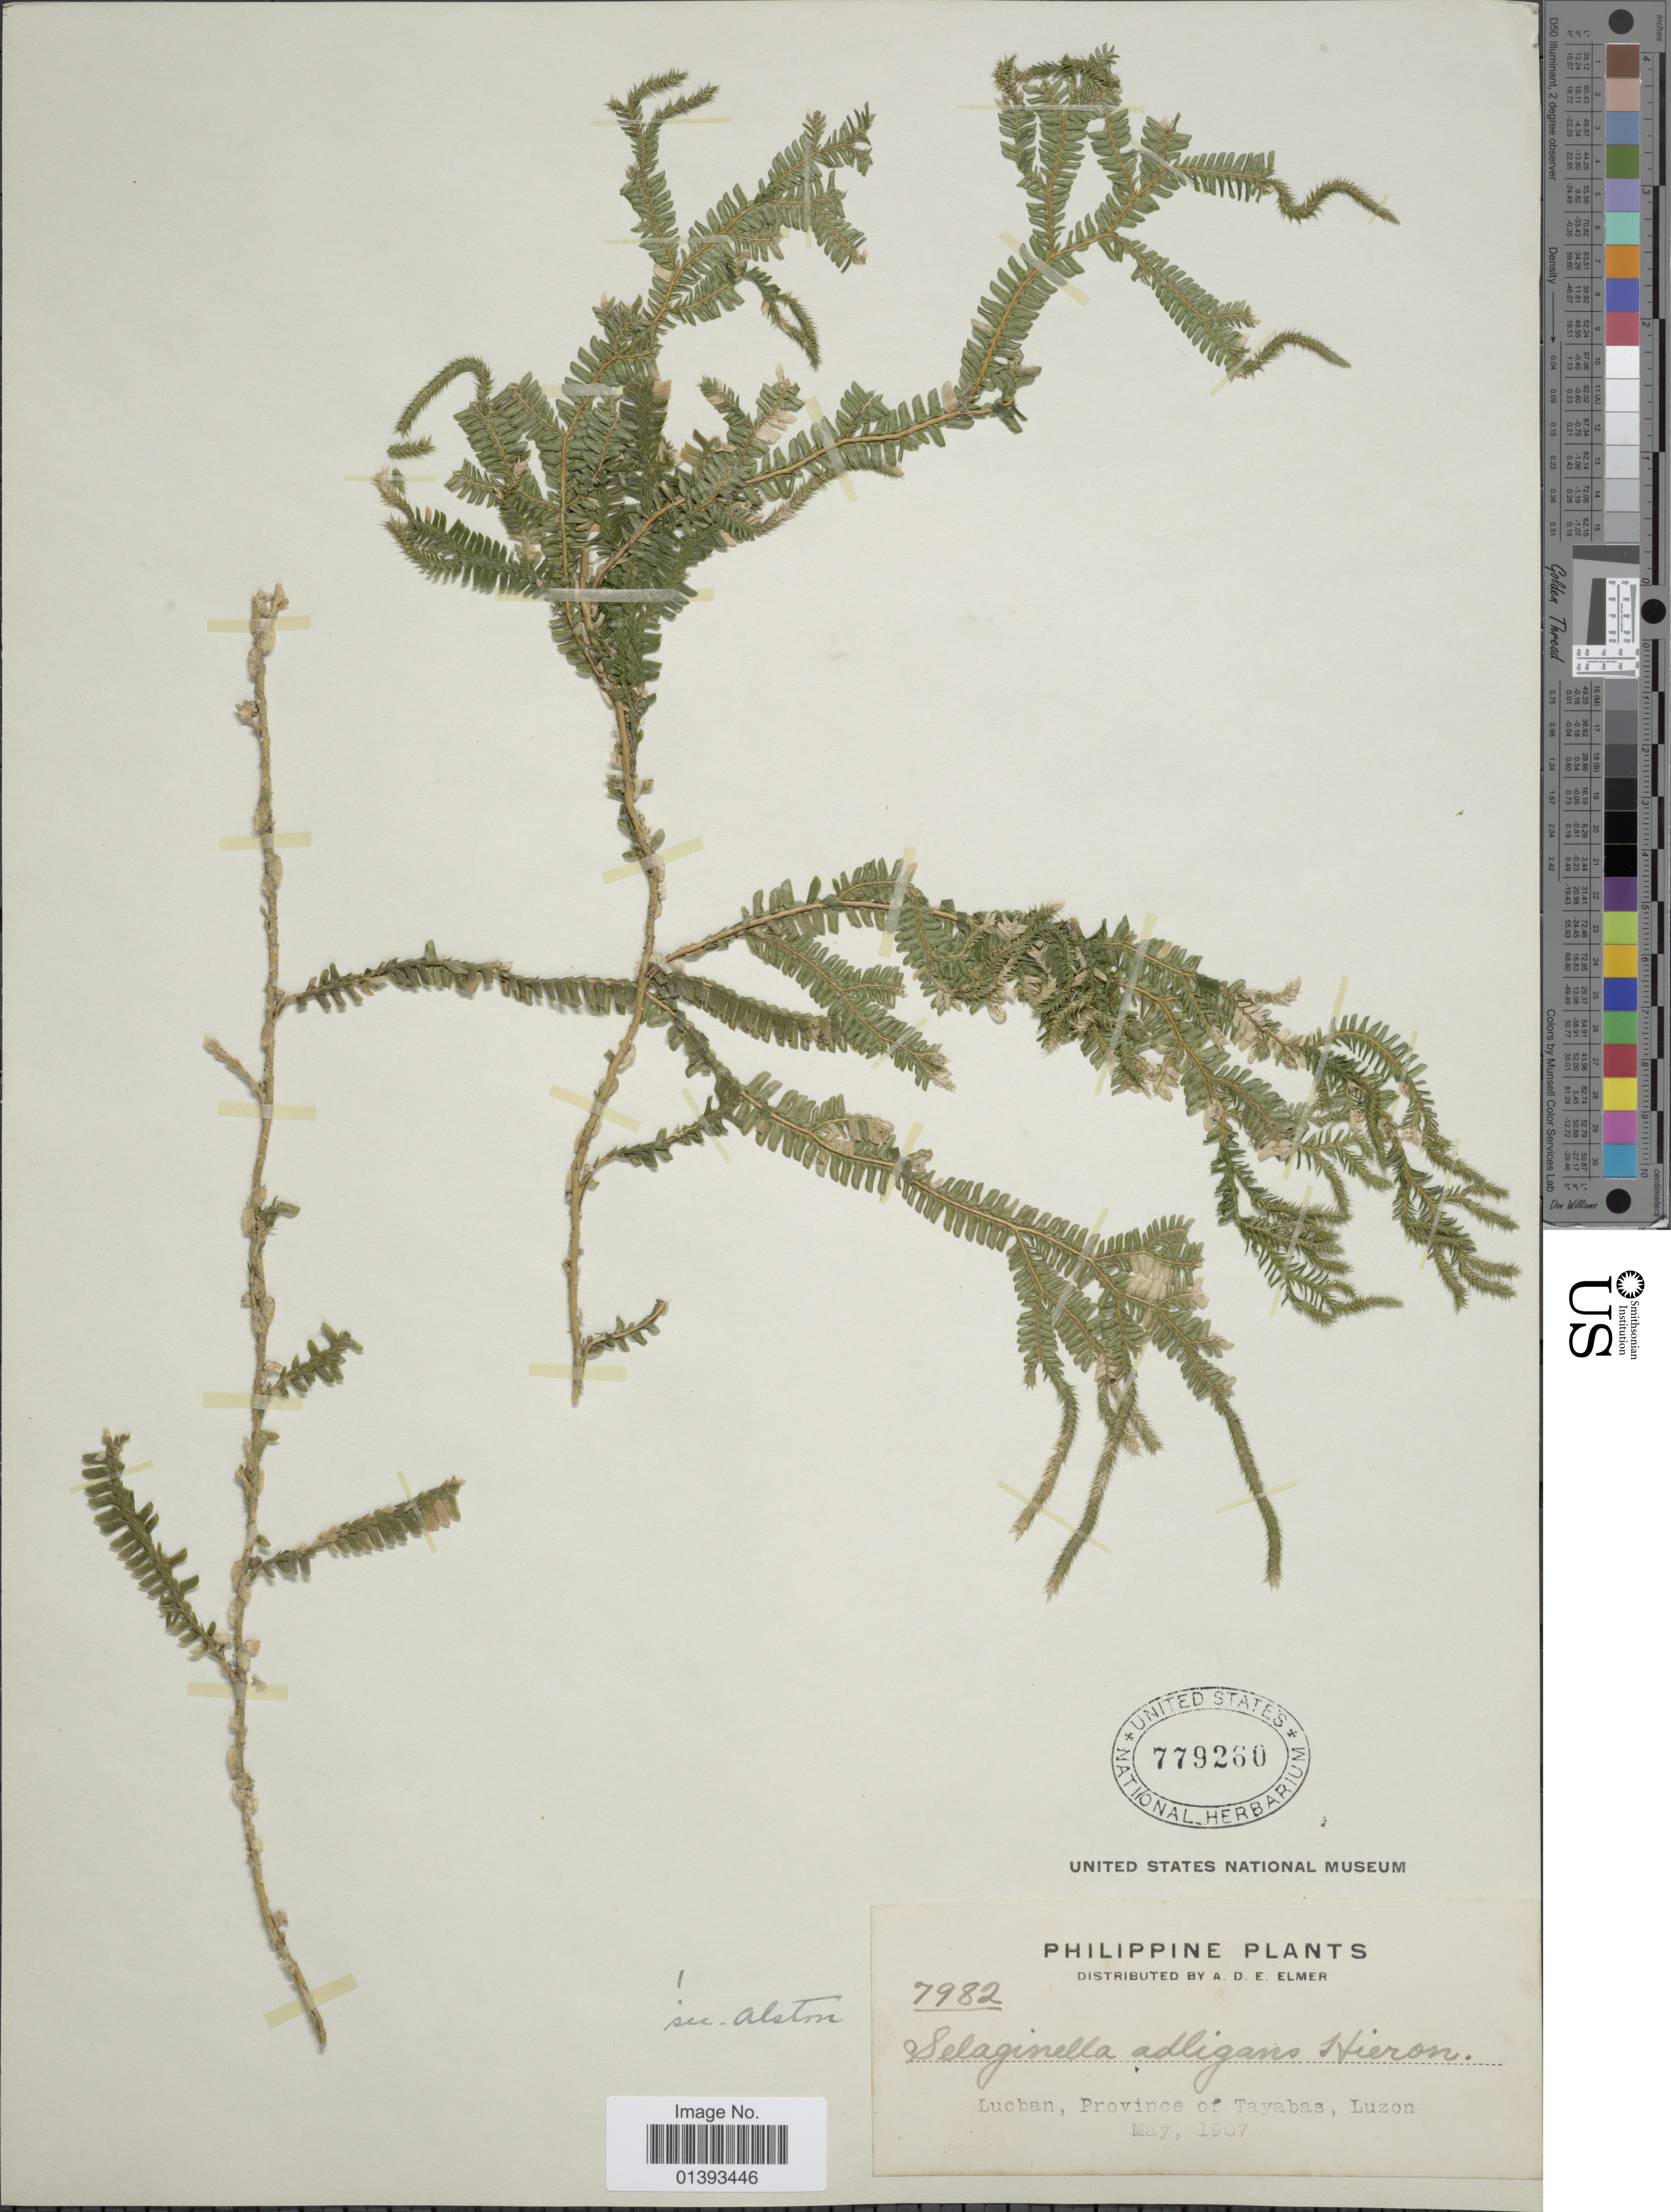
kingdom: Plantae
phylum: Tracheophyta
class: Lycopodiopsida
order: Selaginellales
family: Selaginellaceae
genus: Selaginella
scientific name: Selaginella alligans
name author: Hieron.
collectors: A. D. E. Elmer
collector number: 7982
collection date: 1907-05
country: Philippines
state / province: Central Luzon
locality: Lucban, Province of Tayabas, Luzon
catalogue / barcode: US 779260